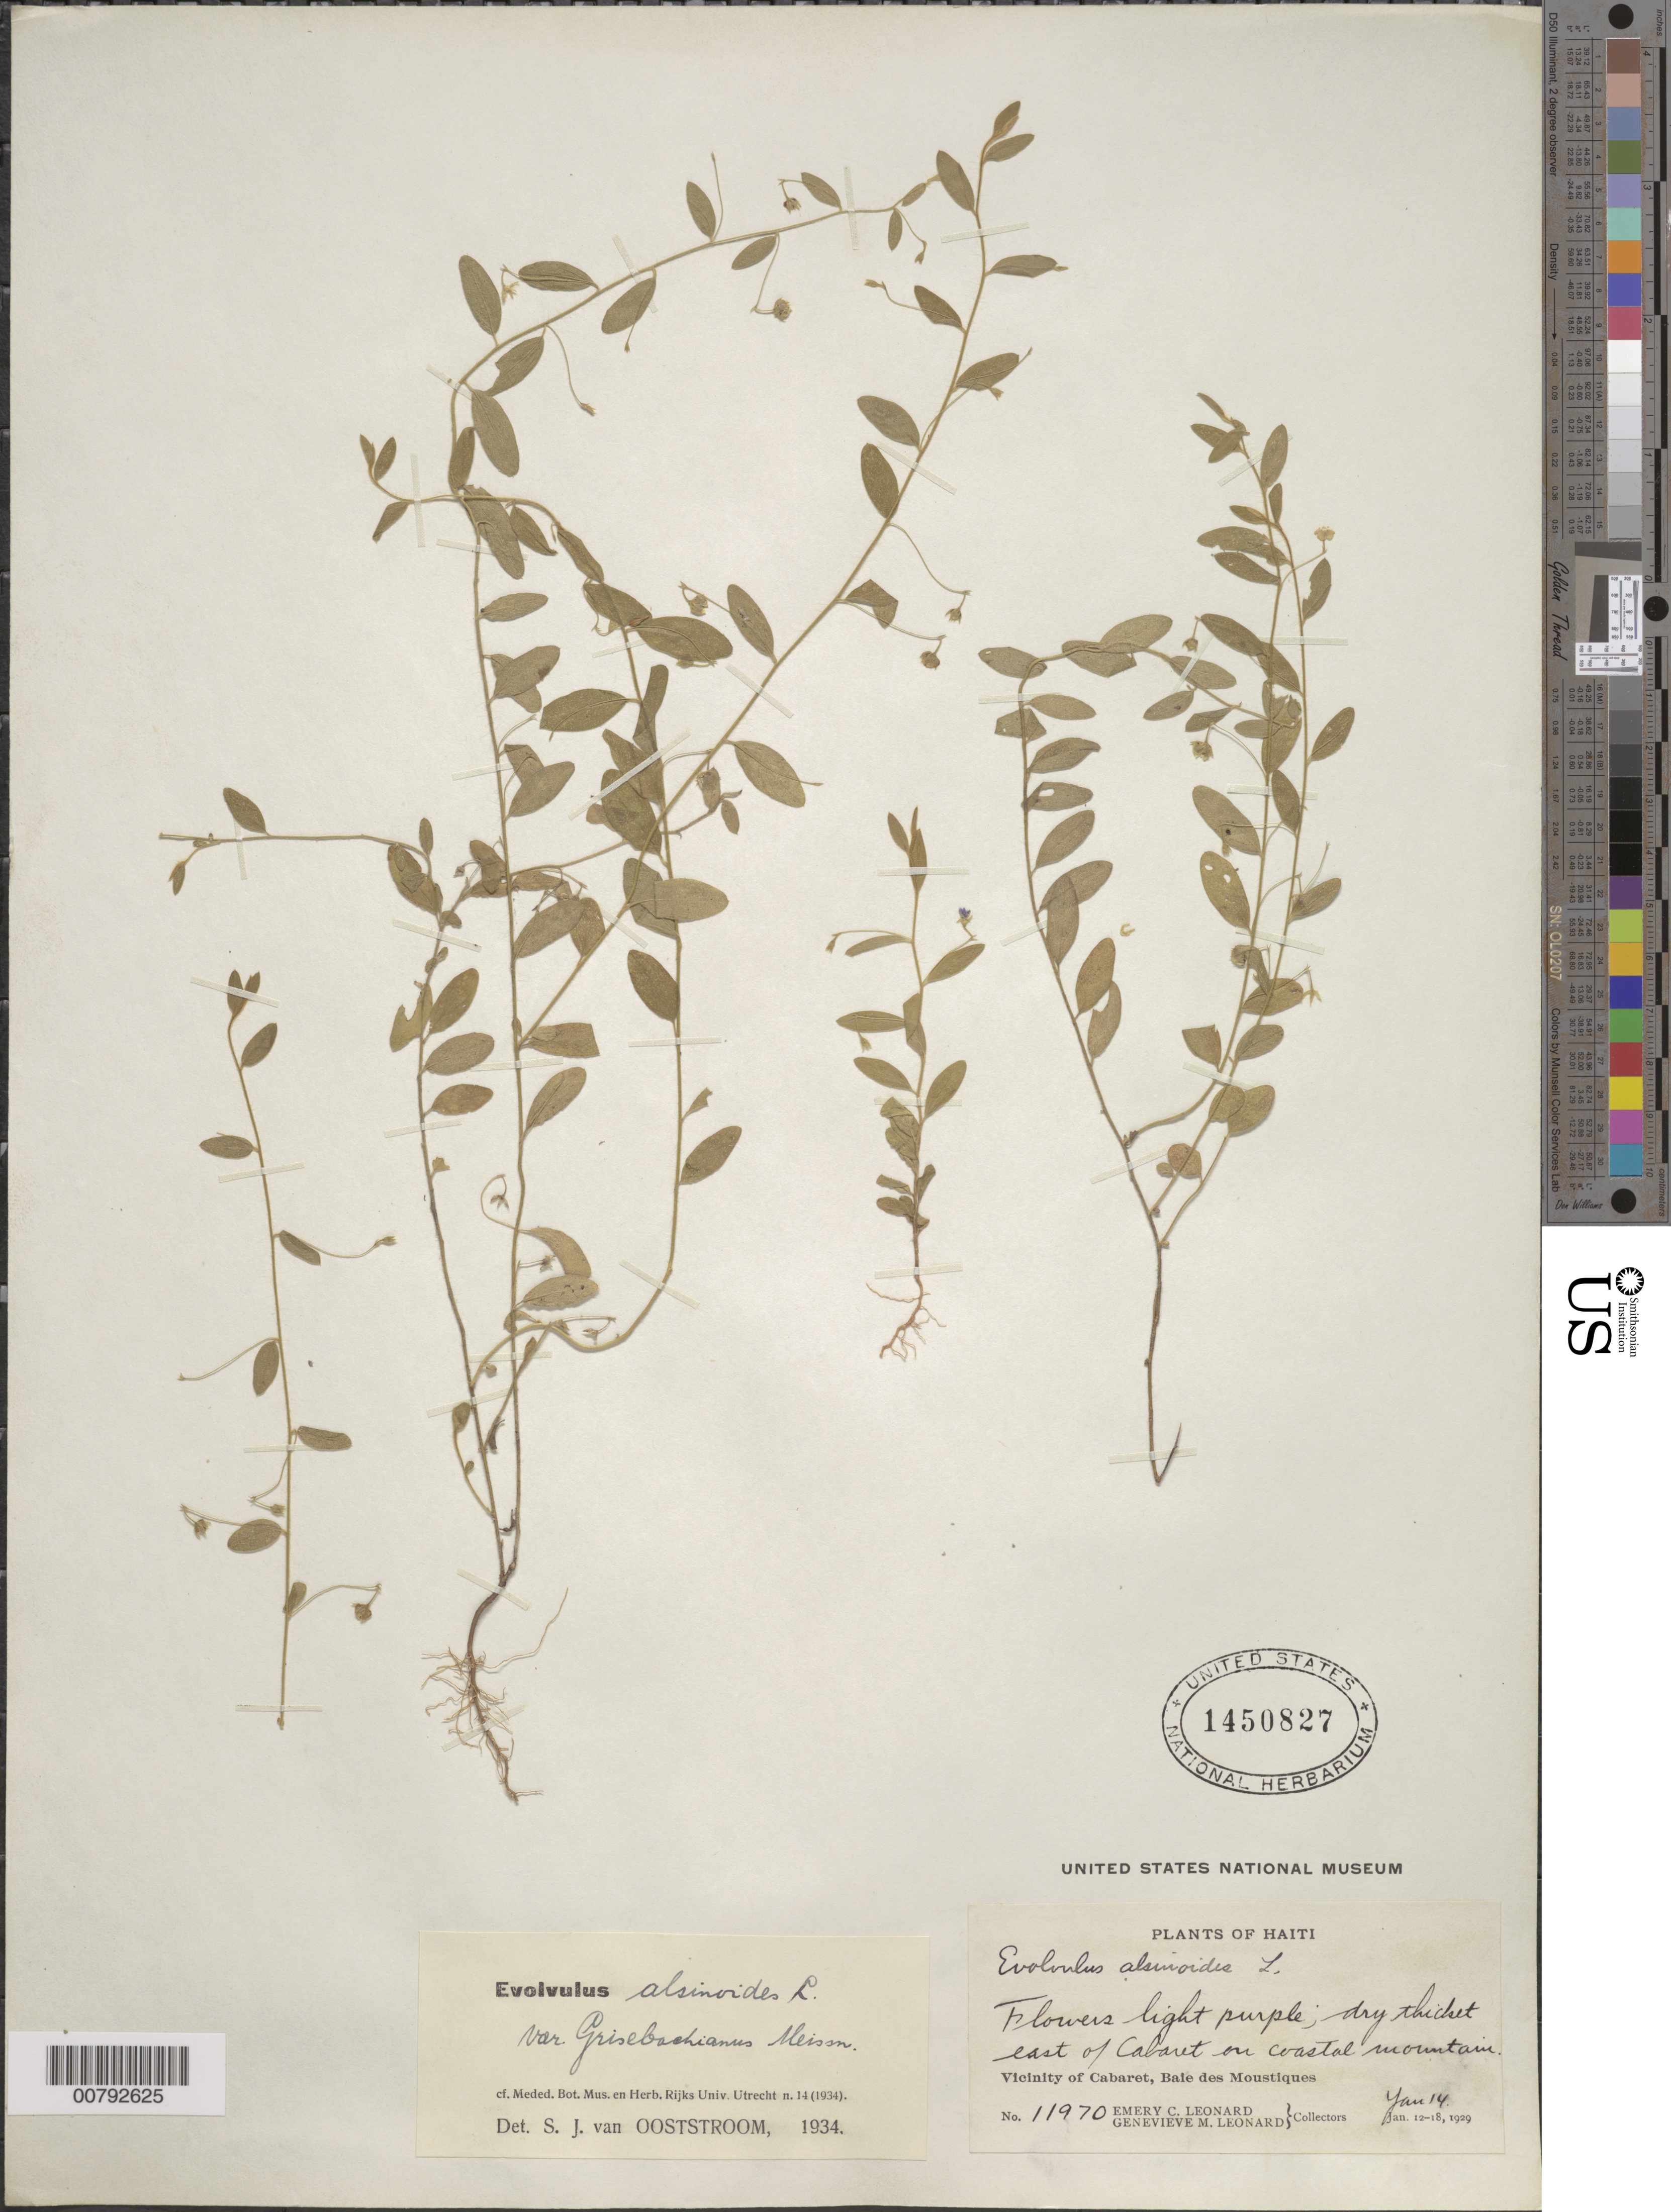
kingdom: Plantae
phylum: Tracheophyta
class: Magnoliopsida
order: Solanales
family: Convolvulaceae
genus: Evolvulus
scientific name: Evolvulus alsinoides var. grisebachianus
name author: Meisn.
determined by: Ooststroom, S. J. van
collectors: E. C. Leonard & G. M. Leonard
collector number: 11970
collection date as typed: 14 Jan 1929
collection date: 1929-01-14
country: Haiti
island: Hispaniola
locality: Vicinity of Cabaret, Baie des Moustiques, east of Cabaret on coastal mountains.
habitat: Dry thicket.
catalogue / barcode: US 1450827